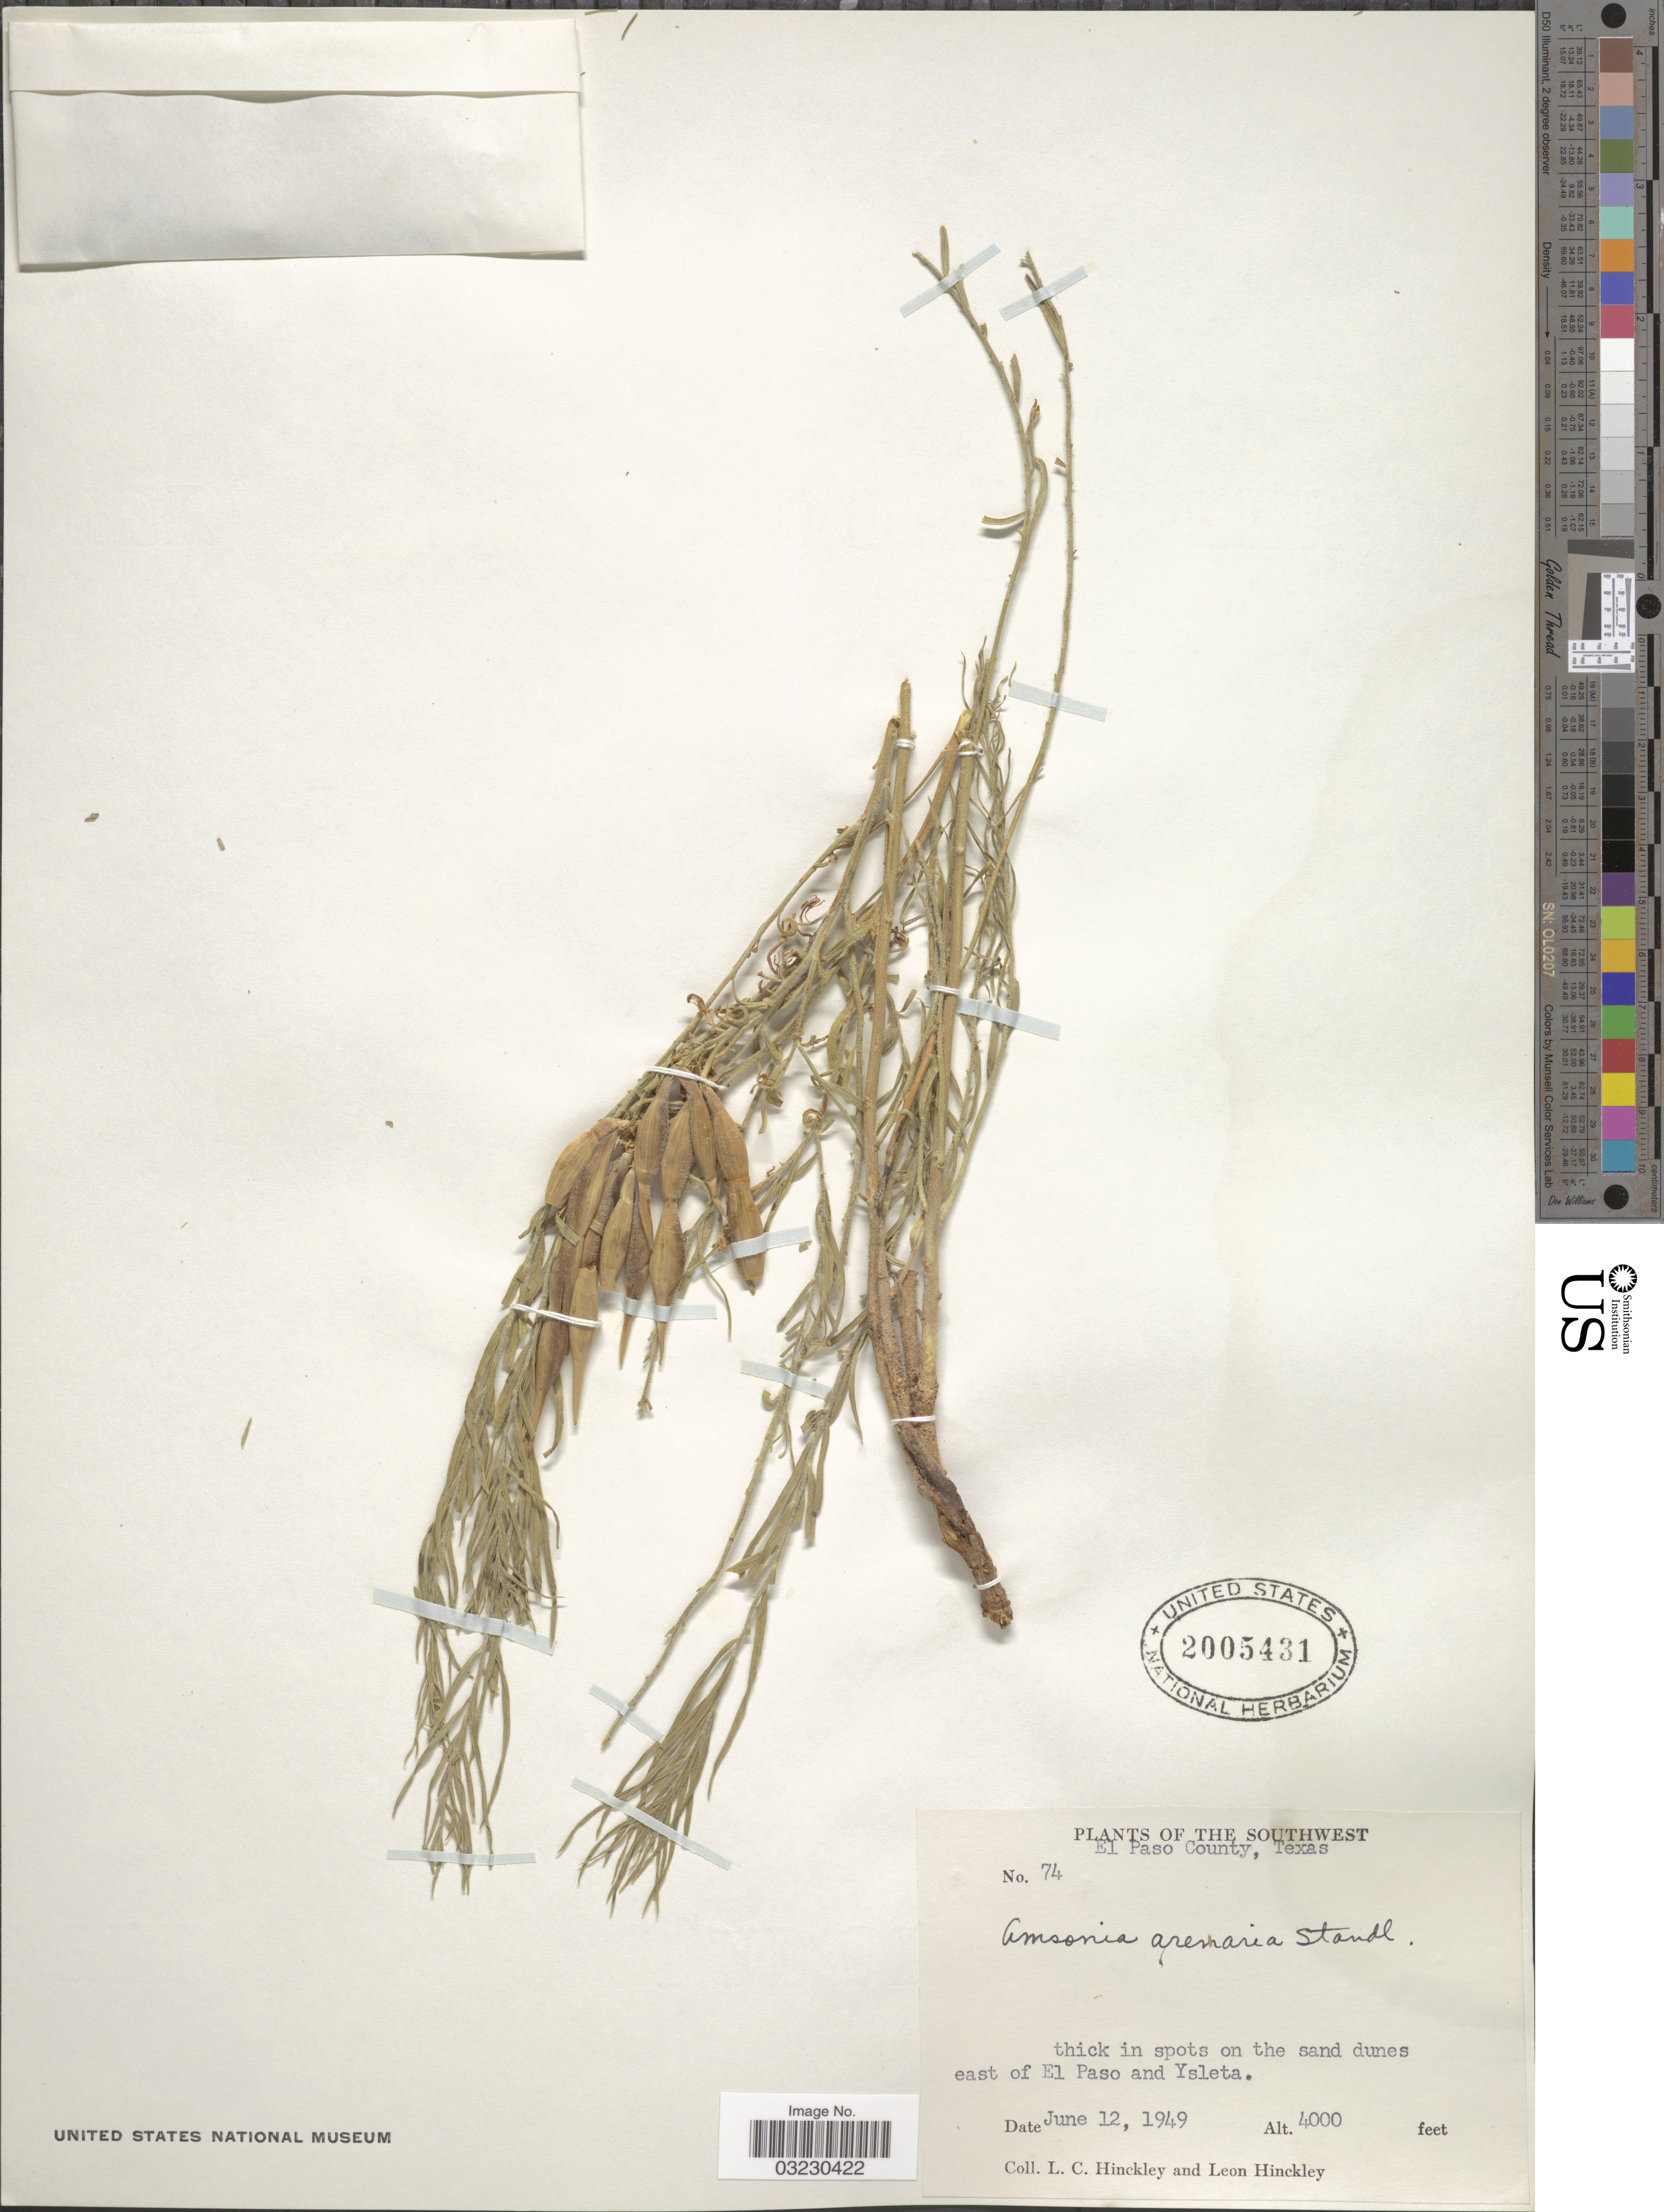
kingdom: Plantae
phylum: Tracheophyta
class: Magnoliopsida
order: Gentianales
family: Apocynaceae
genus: Amsonia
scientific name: Amsonia arenaria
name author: Standl.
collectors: L. Hinckley & L. Hinckley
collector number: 74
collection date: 1949-06-12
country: United States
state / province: Texas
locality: The Southwest. El Paso County. Thick in spots on the sand dunes east of El Paso and Ysleta.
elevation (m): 1219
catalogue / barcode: US 2005431